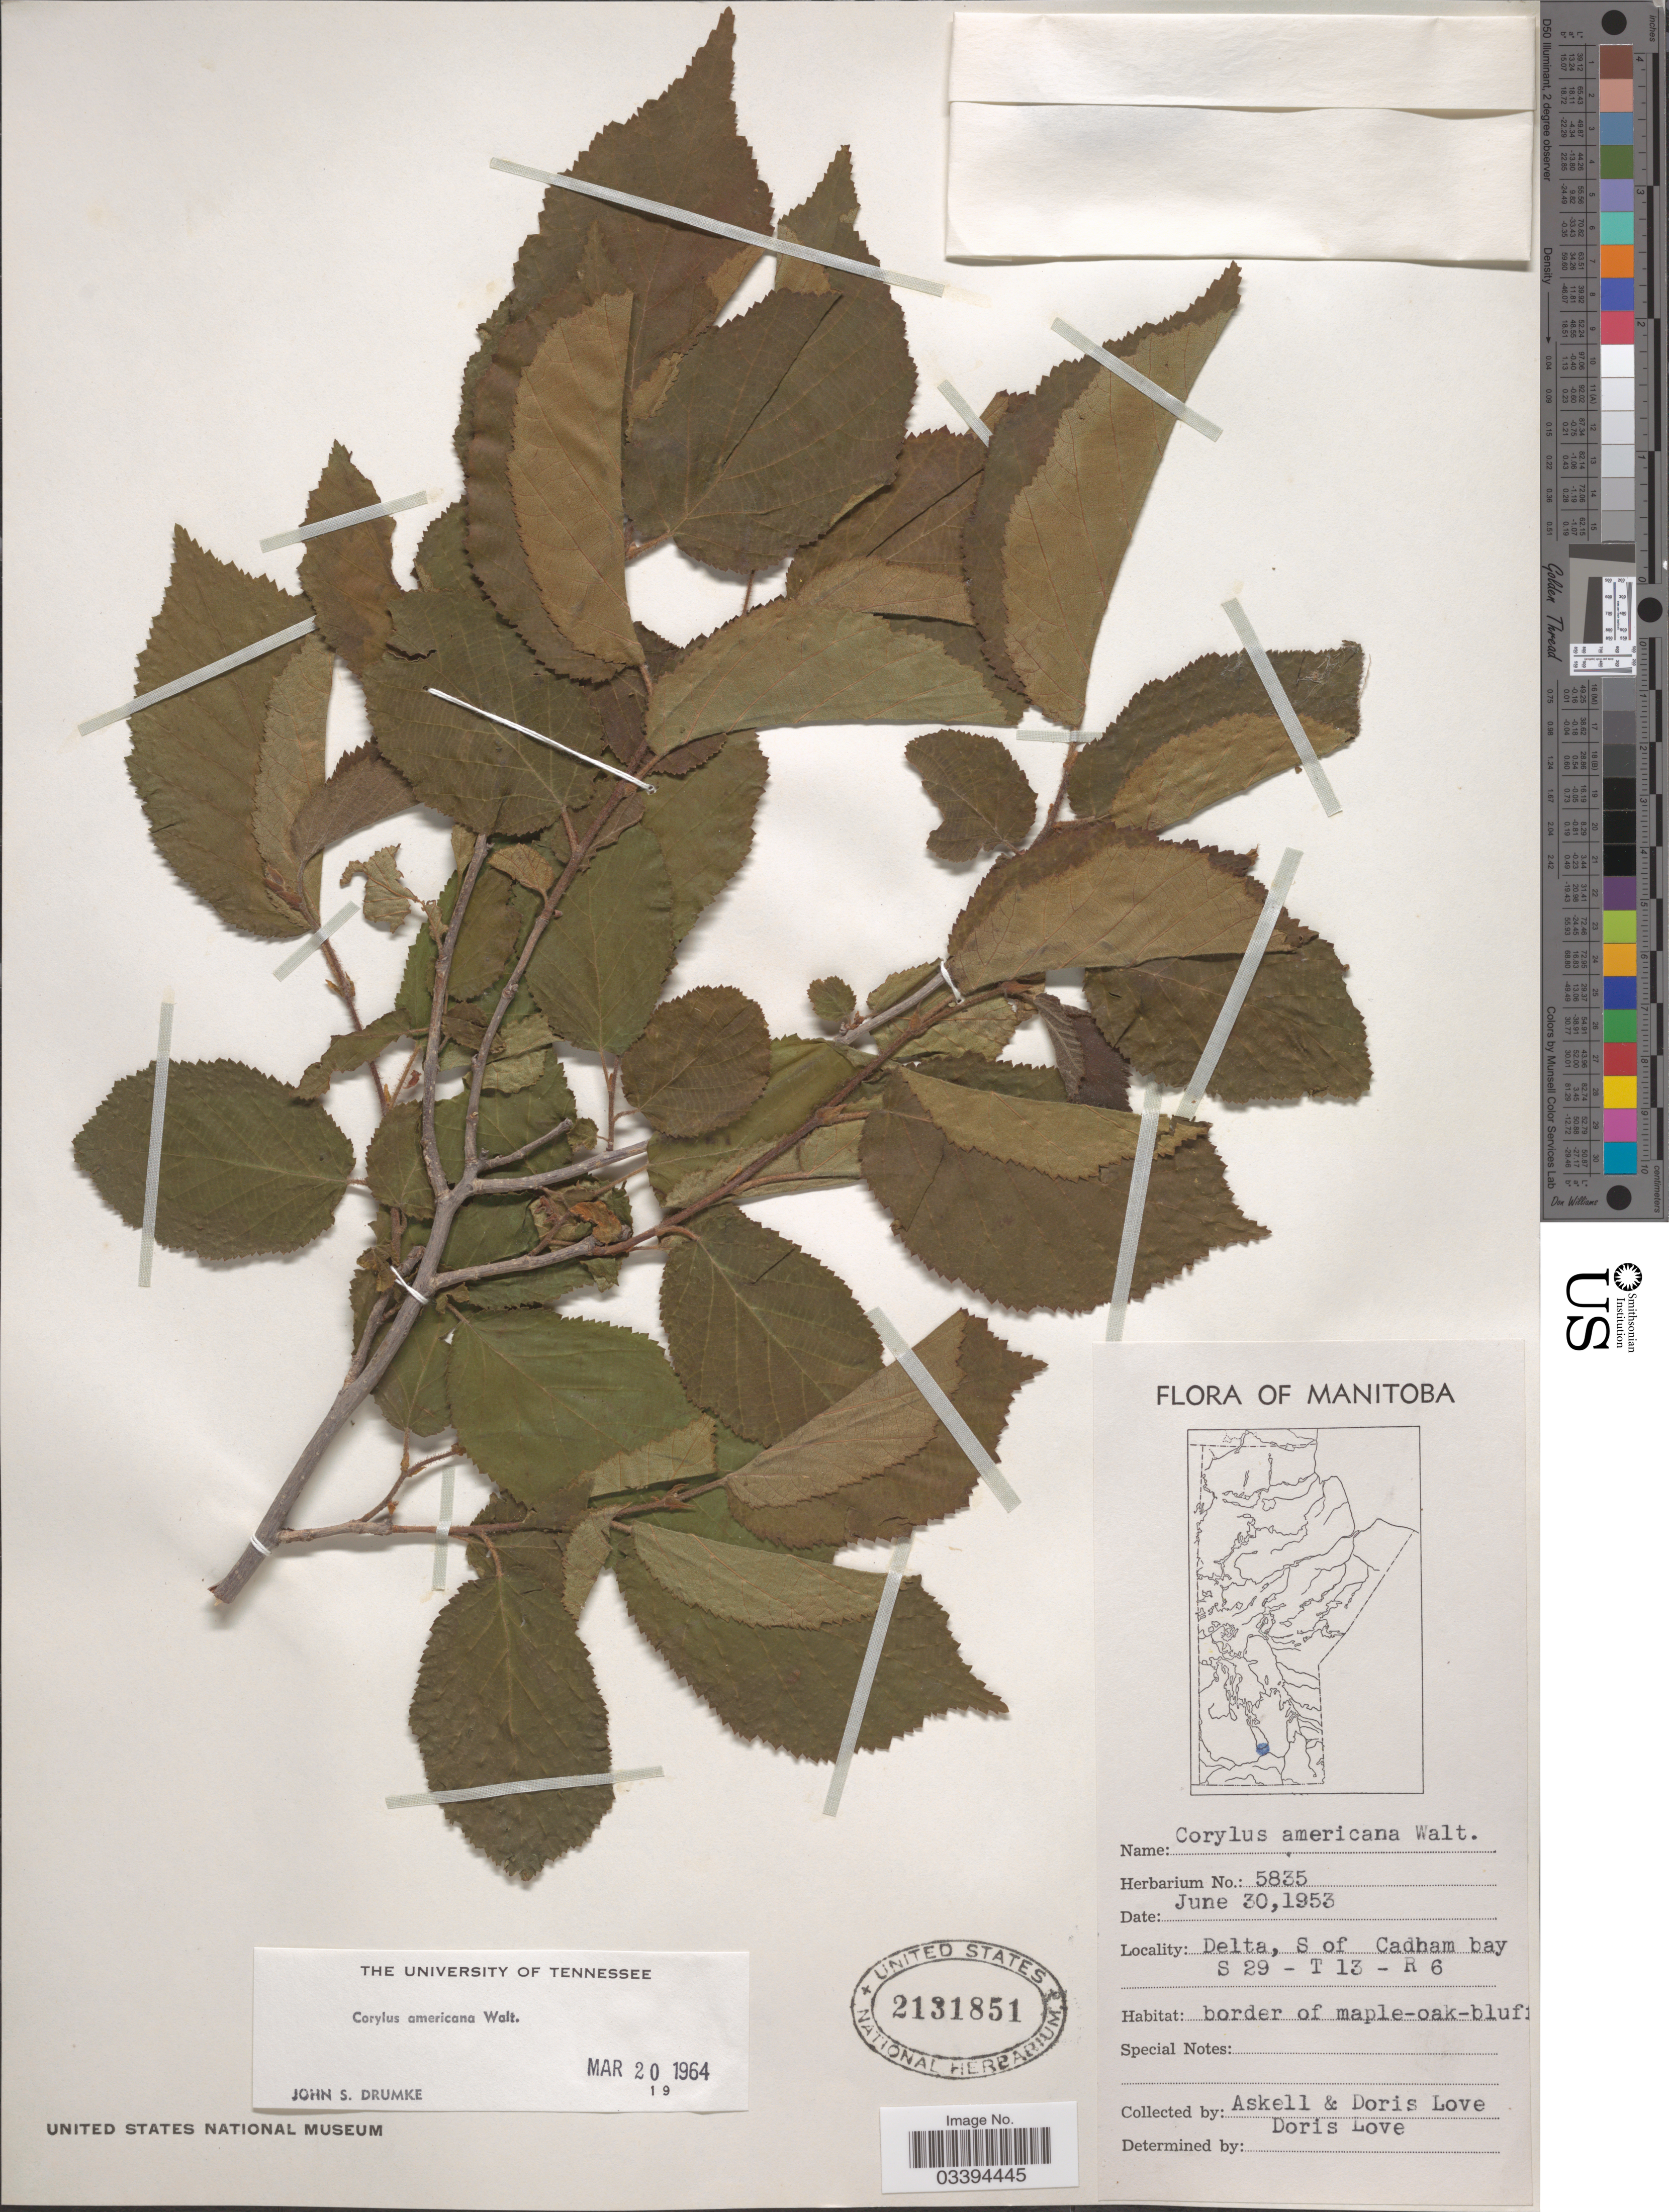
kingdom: Plantae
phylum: Tracheophyta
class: Magnoliopsida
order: Fagales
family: Betulaceae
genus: Corylus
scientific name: Corylus americana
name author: Walter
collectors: Á. Löve & D. Löve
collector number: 5835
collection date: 1953-06-30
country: Canada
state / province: Manitoba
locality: Delta, S of Cadham bay. S 29 - T13 - R 6.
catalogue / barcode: US 2131851